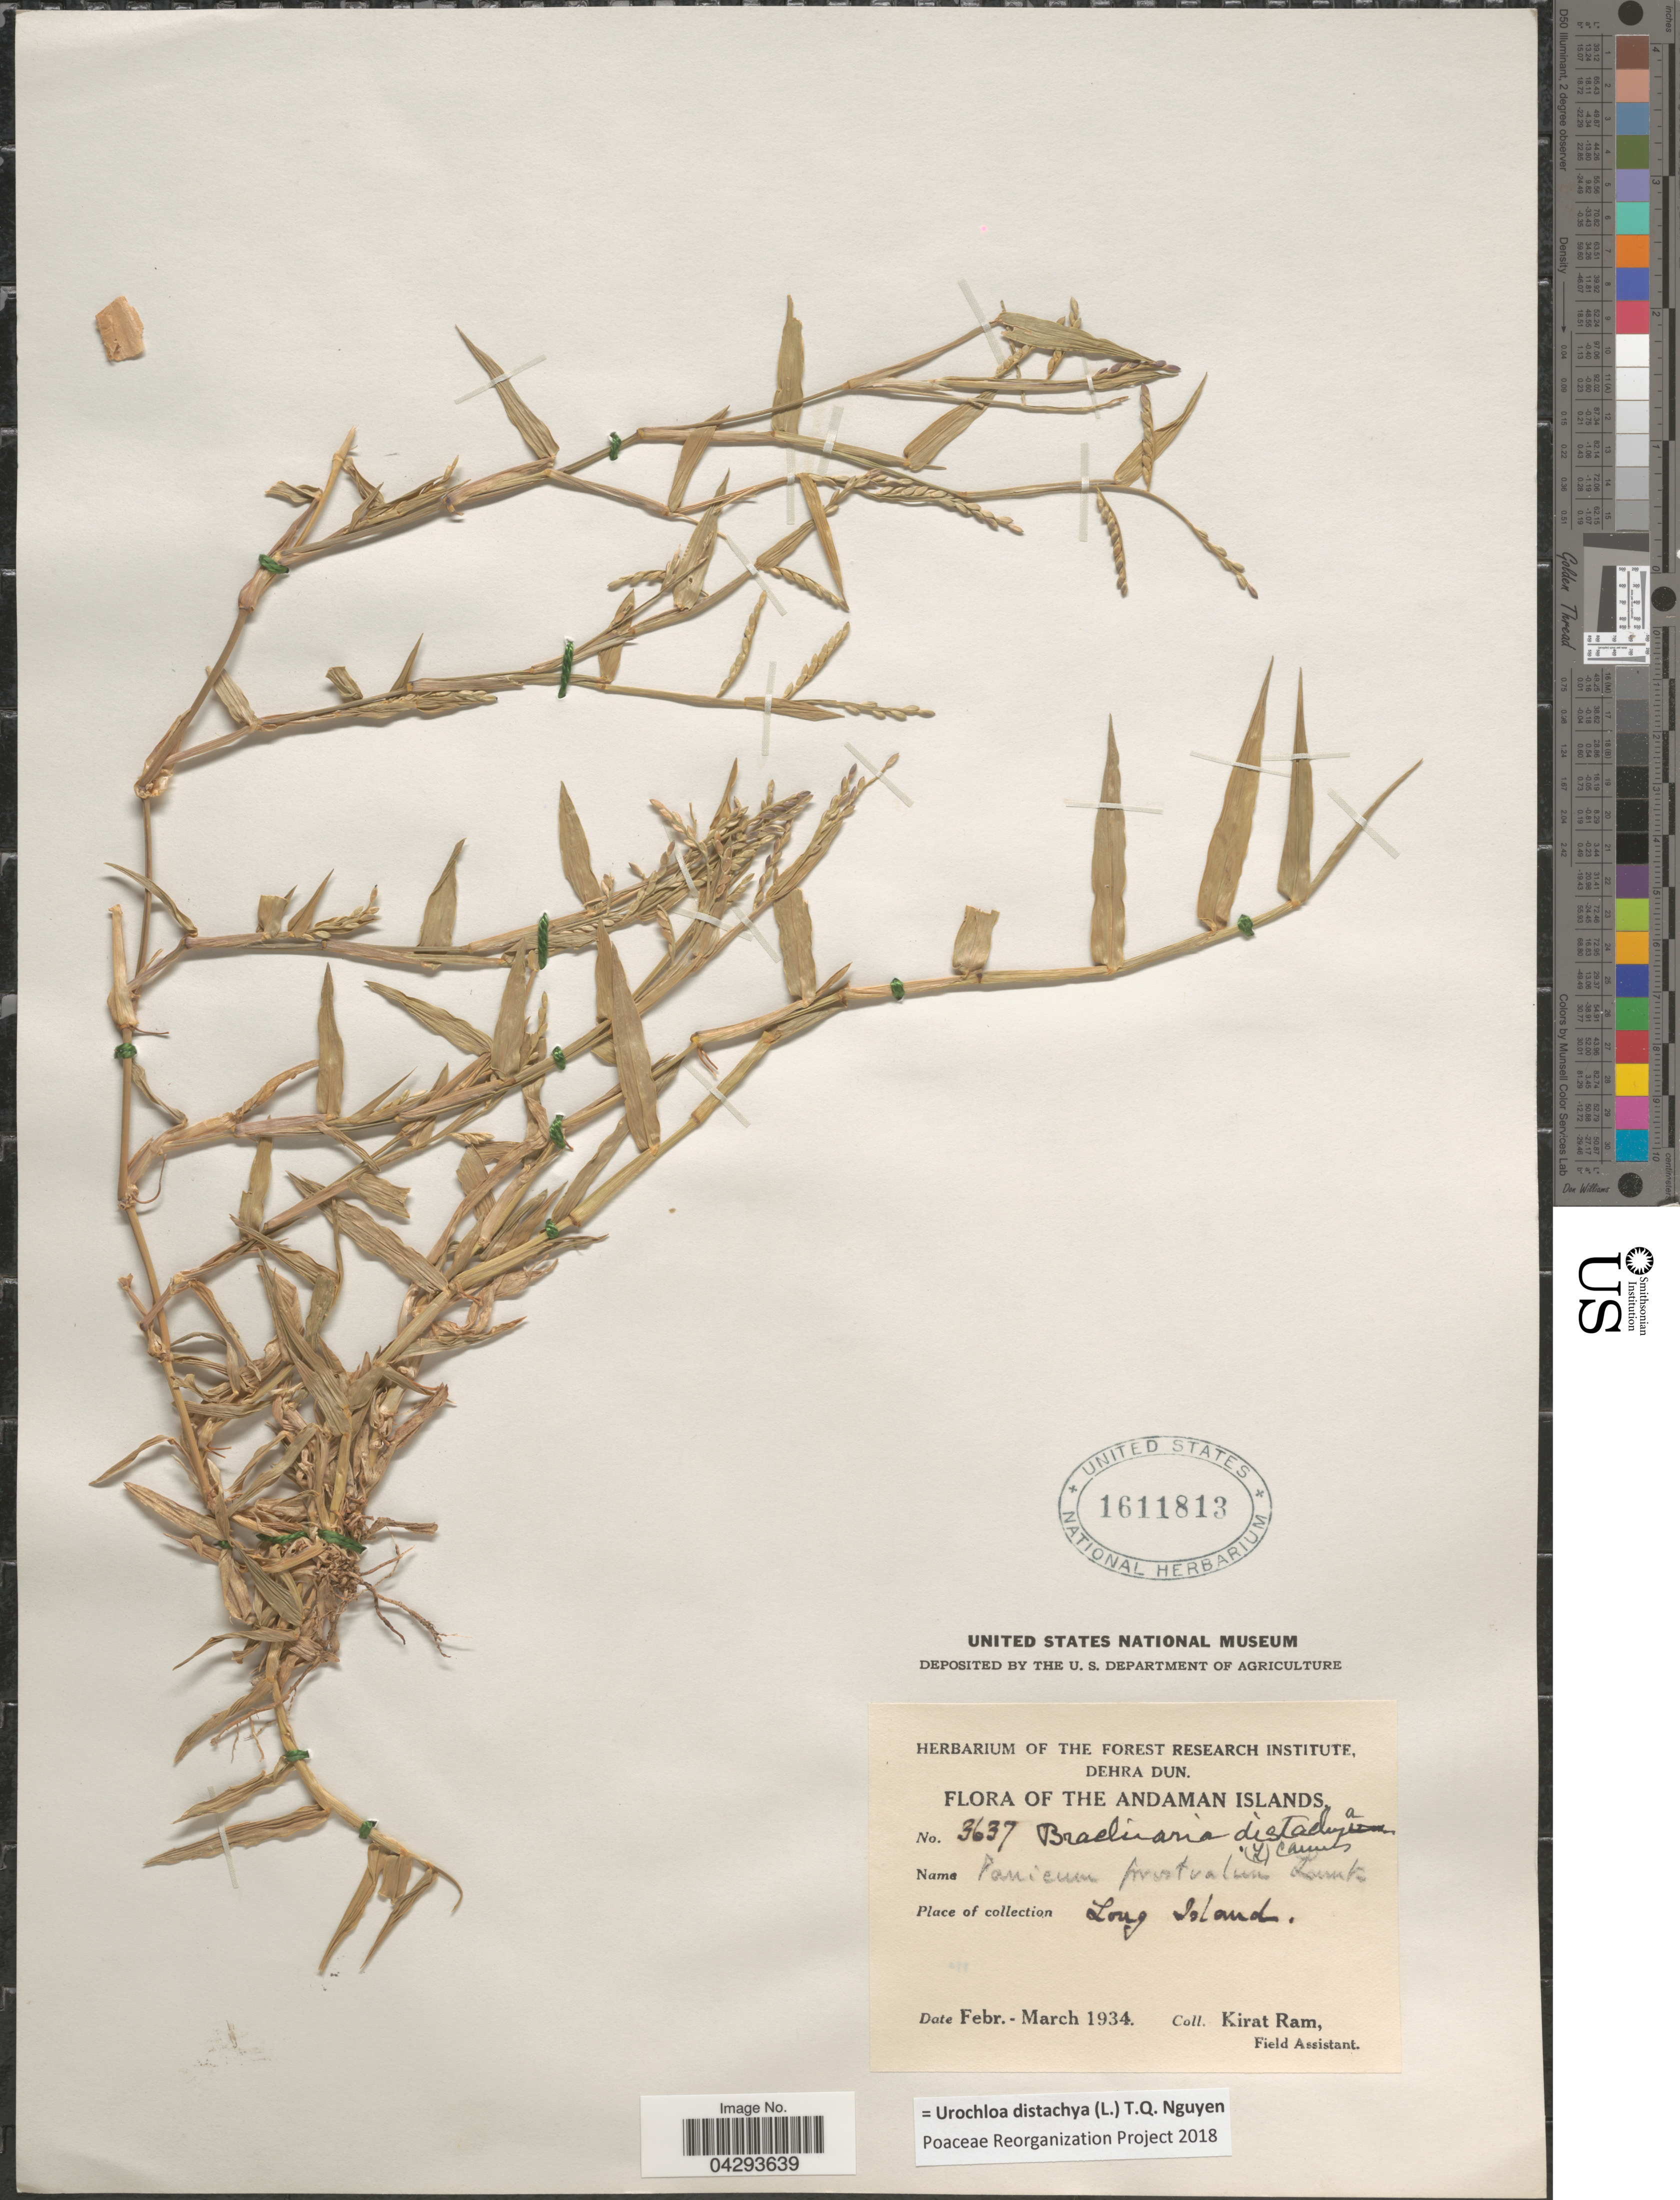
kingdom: Plantae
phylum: Tracheophyta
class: Liliopsida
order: Poales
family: Poaceae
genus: Urochloa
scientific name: Urochloa distachya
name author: (L.) T.Q. Nguyen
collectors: K. Ram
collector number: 3637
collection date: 1934-02/1934-03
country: India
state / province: Andaman and Nicobar Islands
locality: Andaman Islands. Long Island.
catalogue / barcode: US 1611813